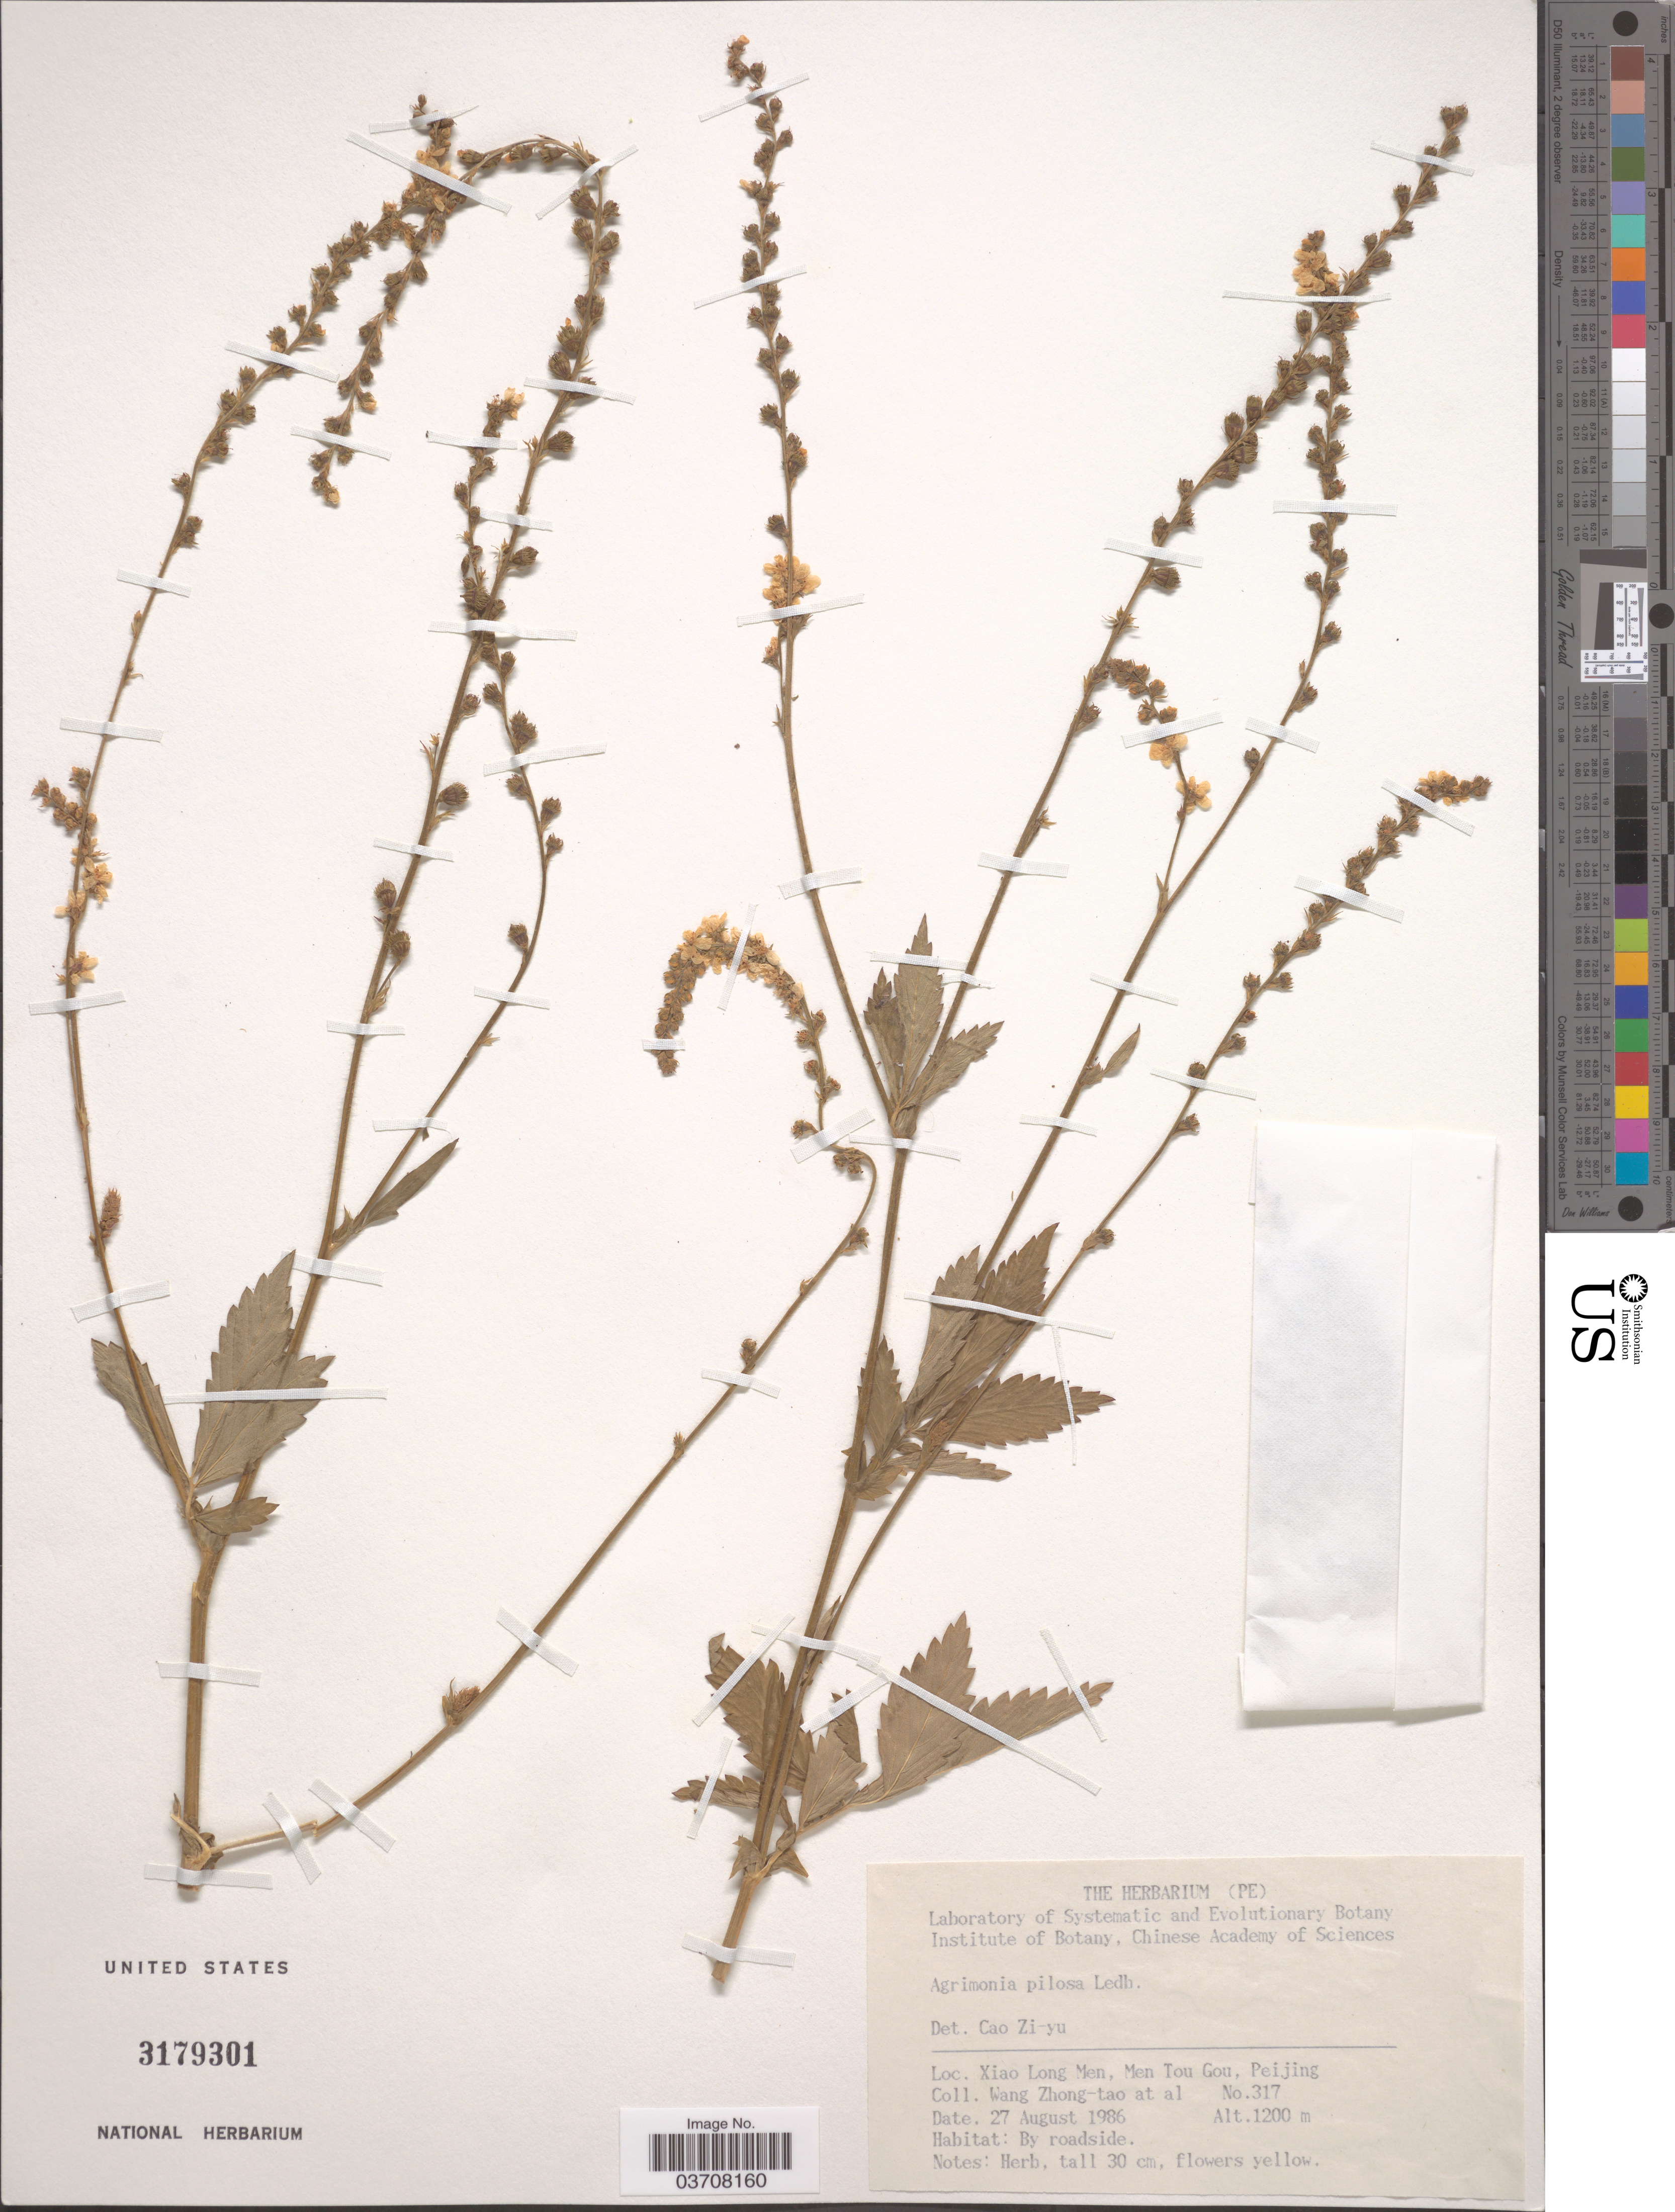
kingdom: Plantae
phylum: Tracheophyta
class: Magnoliopsida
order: Rosales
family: Rosaceae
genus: Agrimonia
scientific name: Agrimonia pilosa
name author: Ledeb.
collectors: W. Zhong-Tao & et al.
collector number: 317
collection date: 1986-08-27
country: China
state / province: Beijing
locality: Xiao Long Men, Men Tou Gou, Peijing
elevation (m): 1200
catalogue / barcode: US 3179301